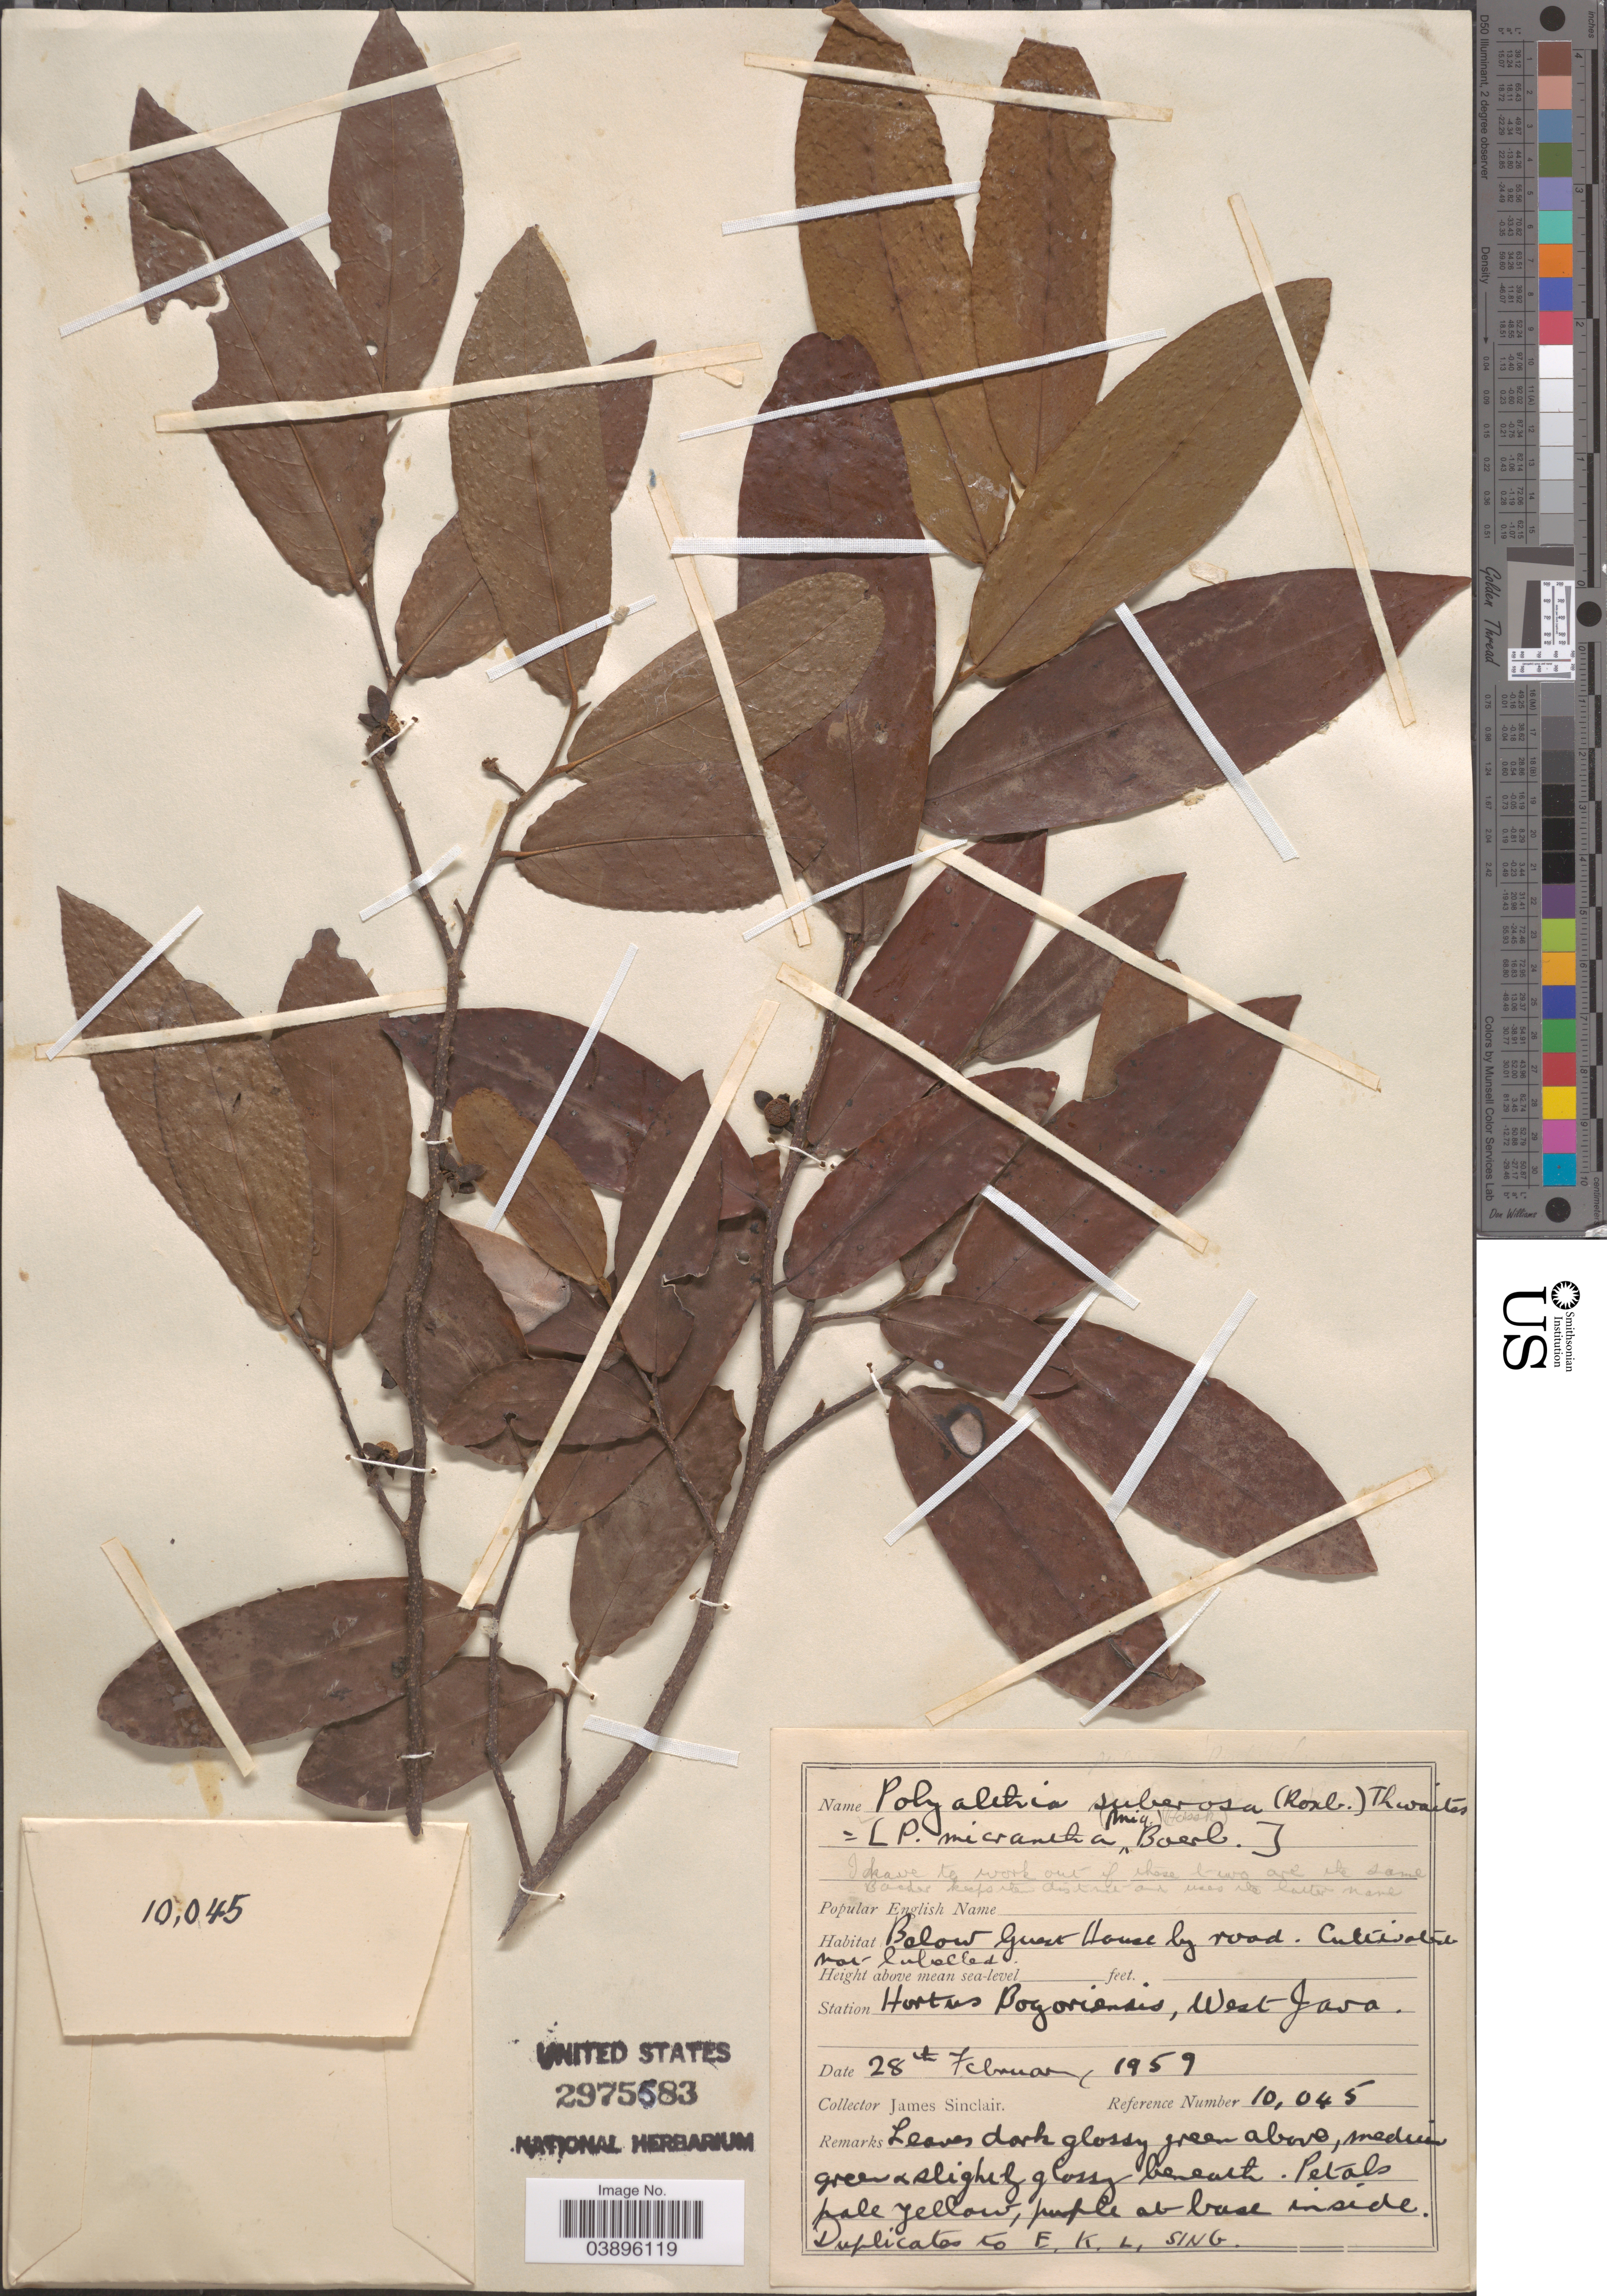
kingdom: Plantae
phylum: Tracheophyta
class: Magnoliopsida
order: Magnoliales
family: Annonaceae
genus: Polyalthia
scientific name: Polyalthia suberosa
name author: (Roxb.) Thwaites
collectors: J. Sinclair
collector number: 10045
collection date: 1959-02-28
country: Indonesia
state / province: Java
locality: Station Hortus Bogoriensis, West Java.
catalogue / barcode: US 2975583